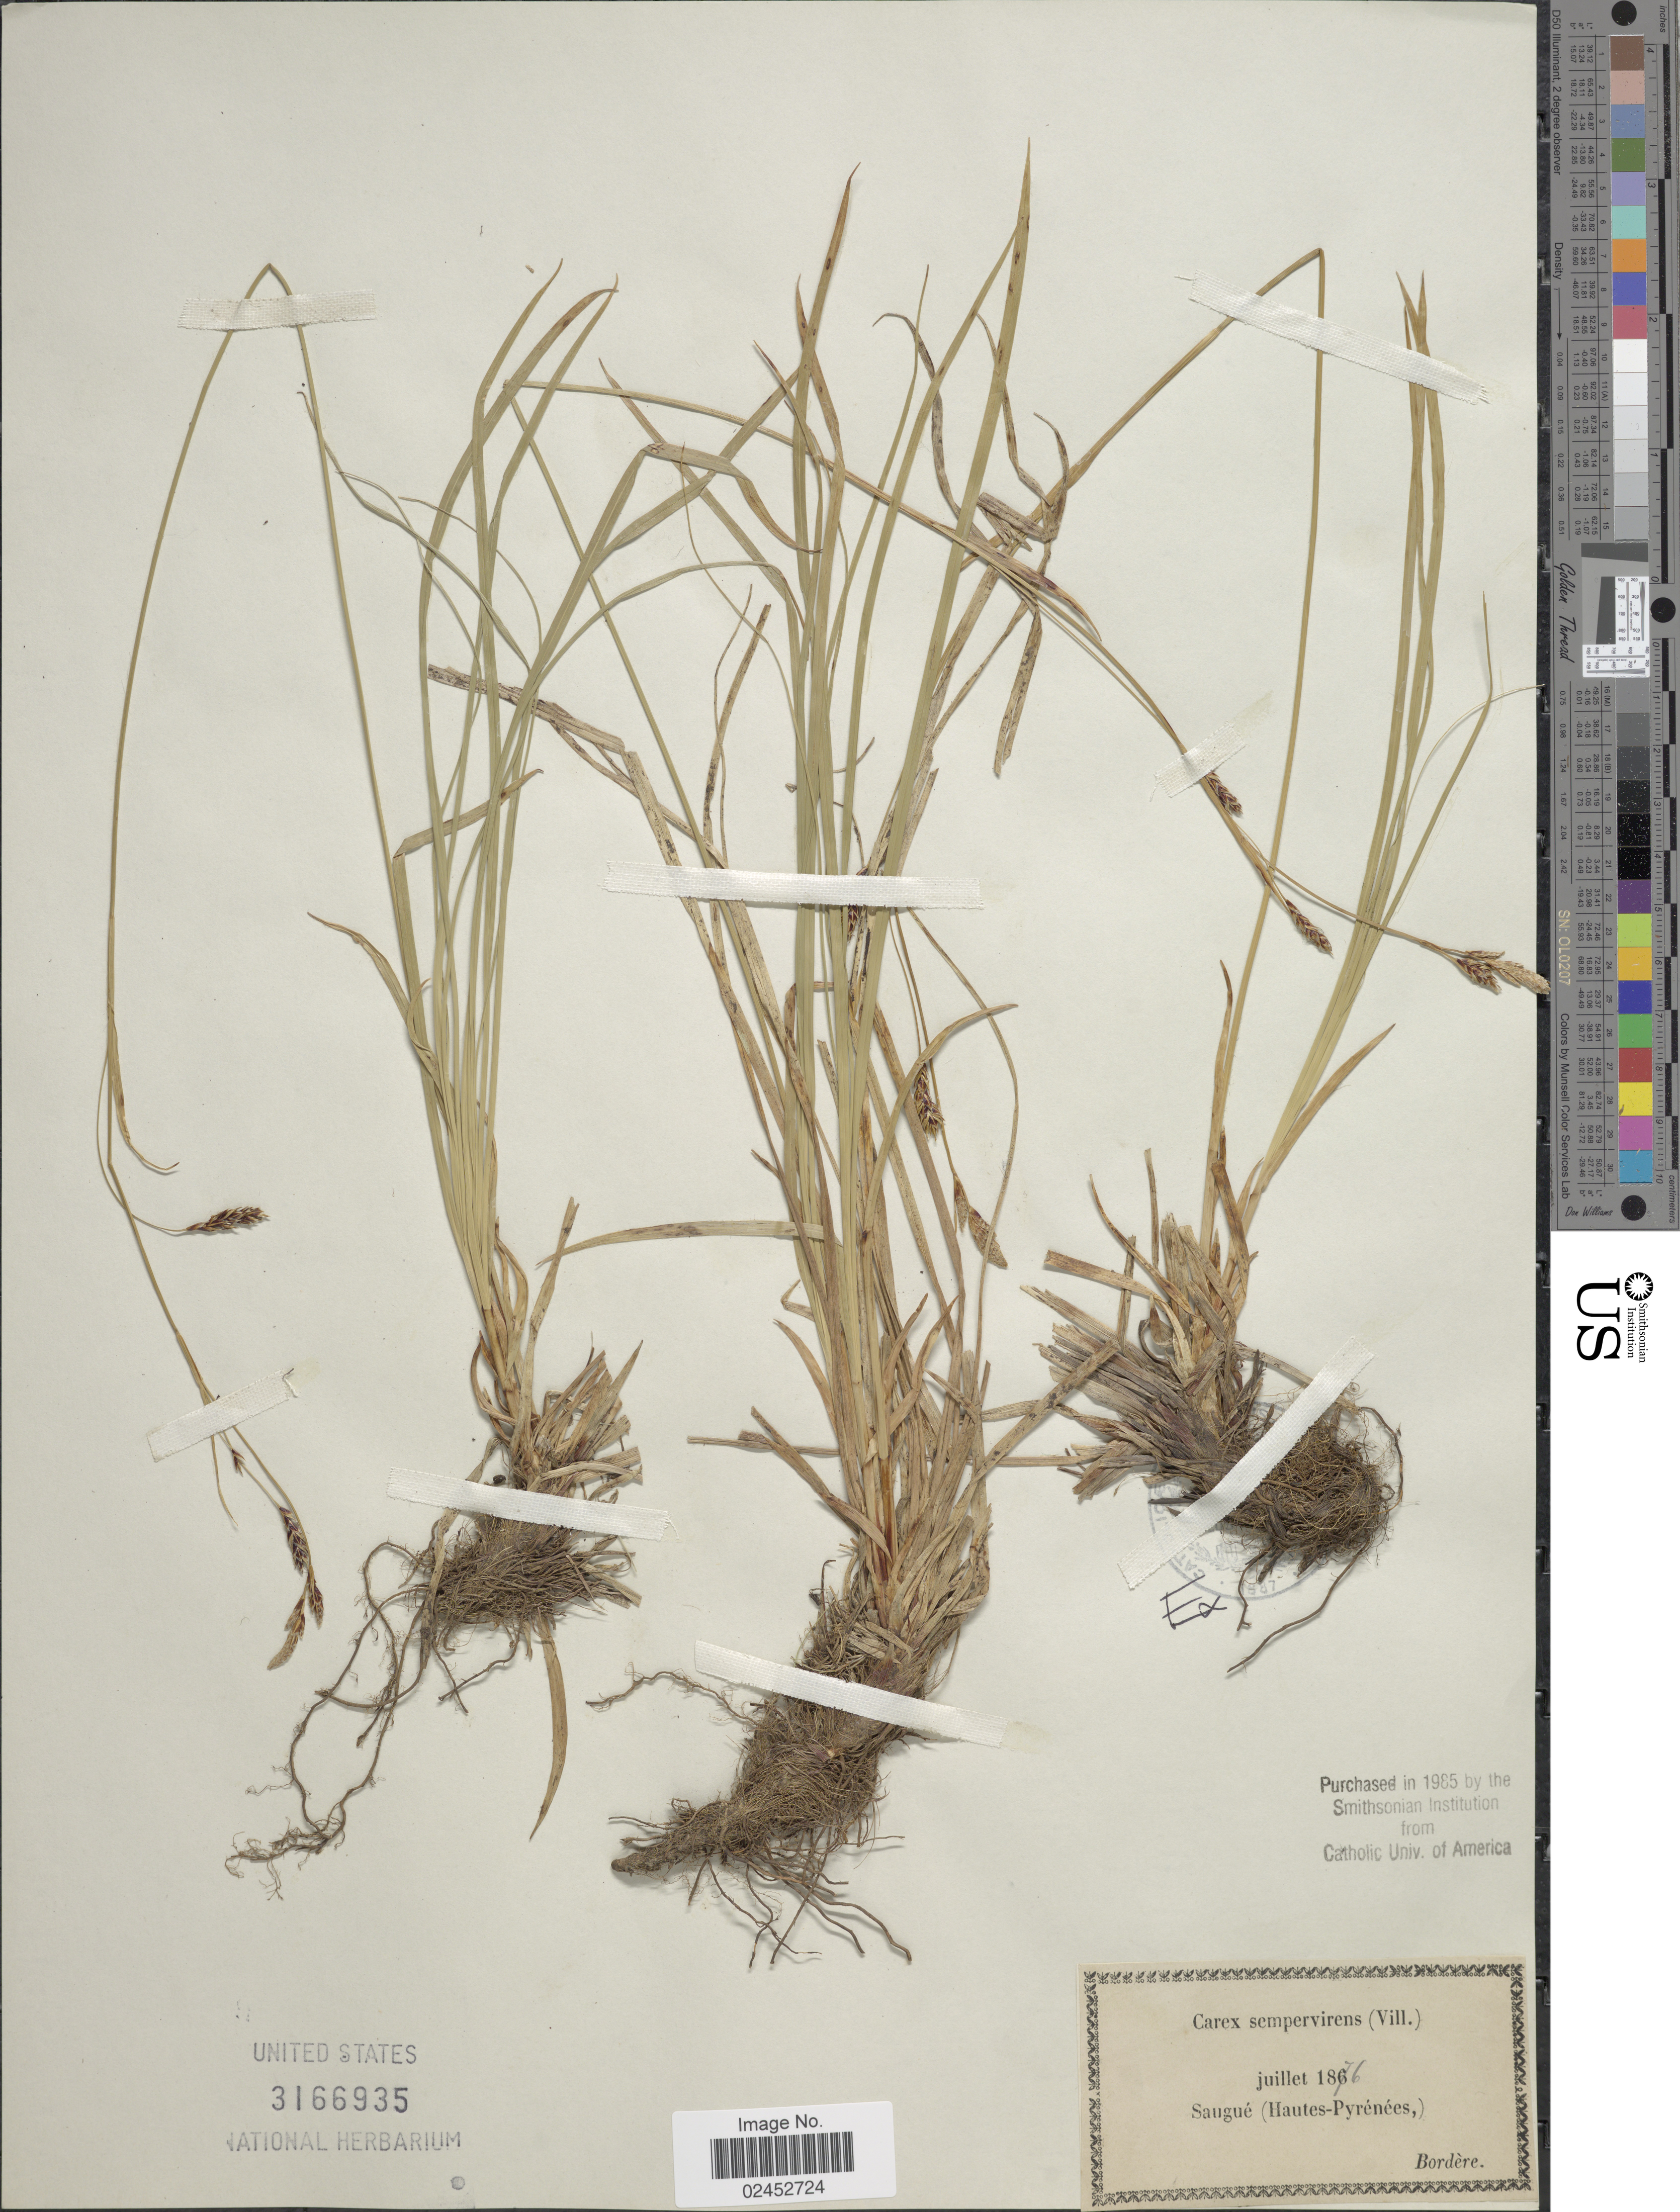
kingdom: Plantae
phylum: Tracheophyta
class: Liliopsida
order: Poales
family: Cyperaceae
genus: Carex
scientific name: Carex sempervirens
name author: Vill.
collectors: -. Bordere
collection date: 1876-07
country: France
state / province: Occitanie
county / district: Hautes-Pyrénées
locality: Saugué (Hautes-Pyrenees)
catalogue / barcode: US 3166935